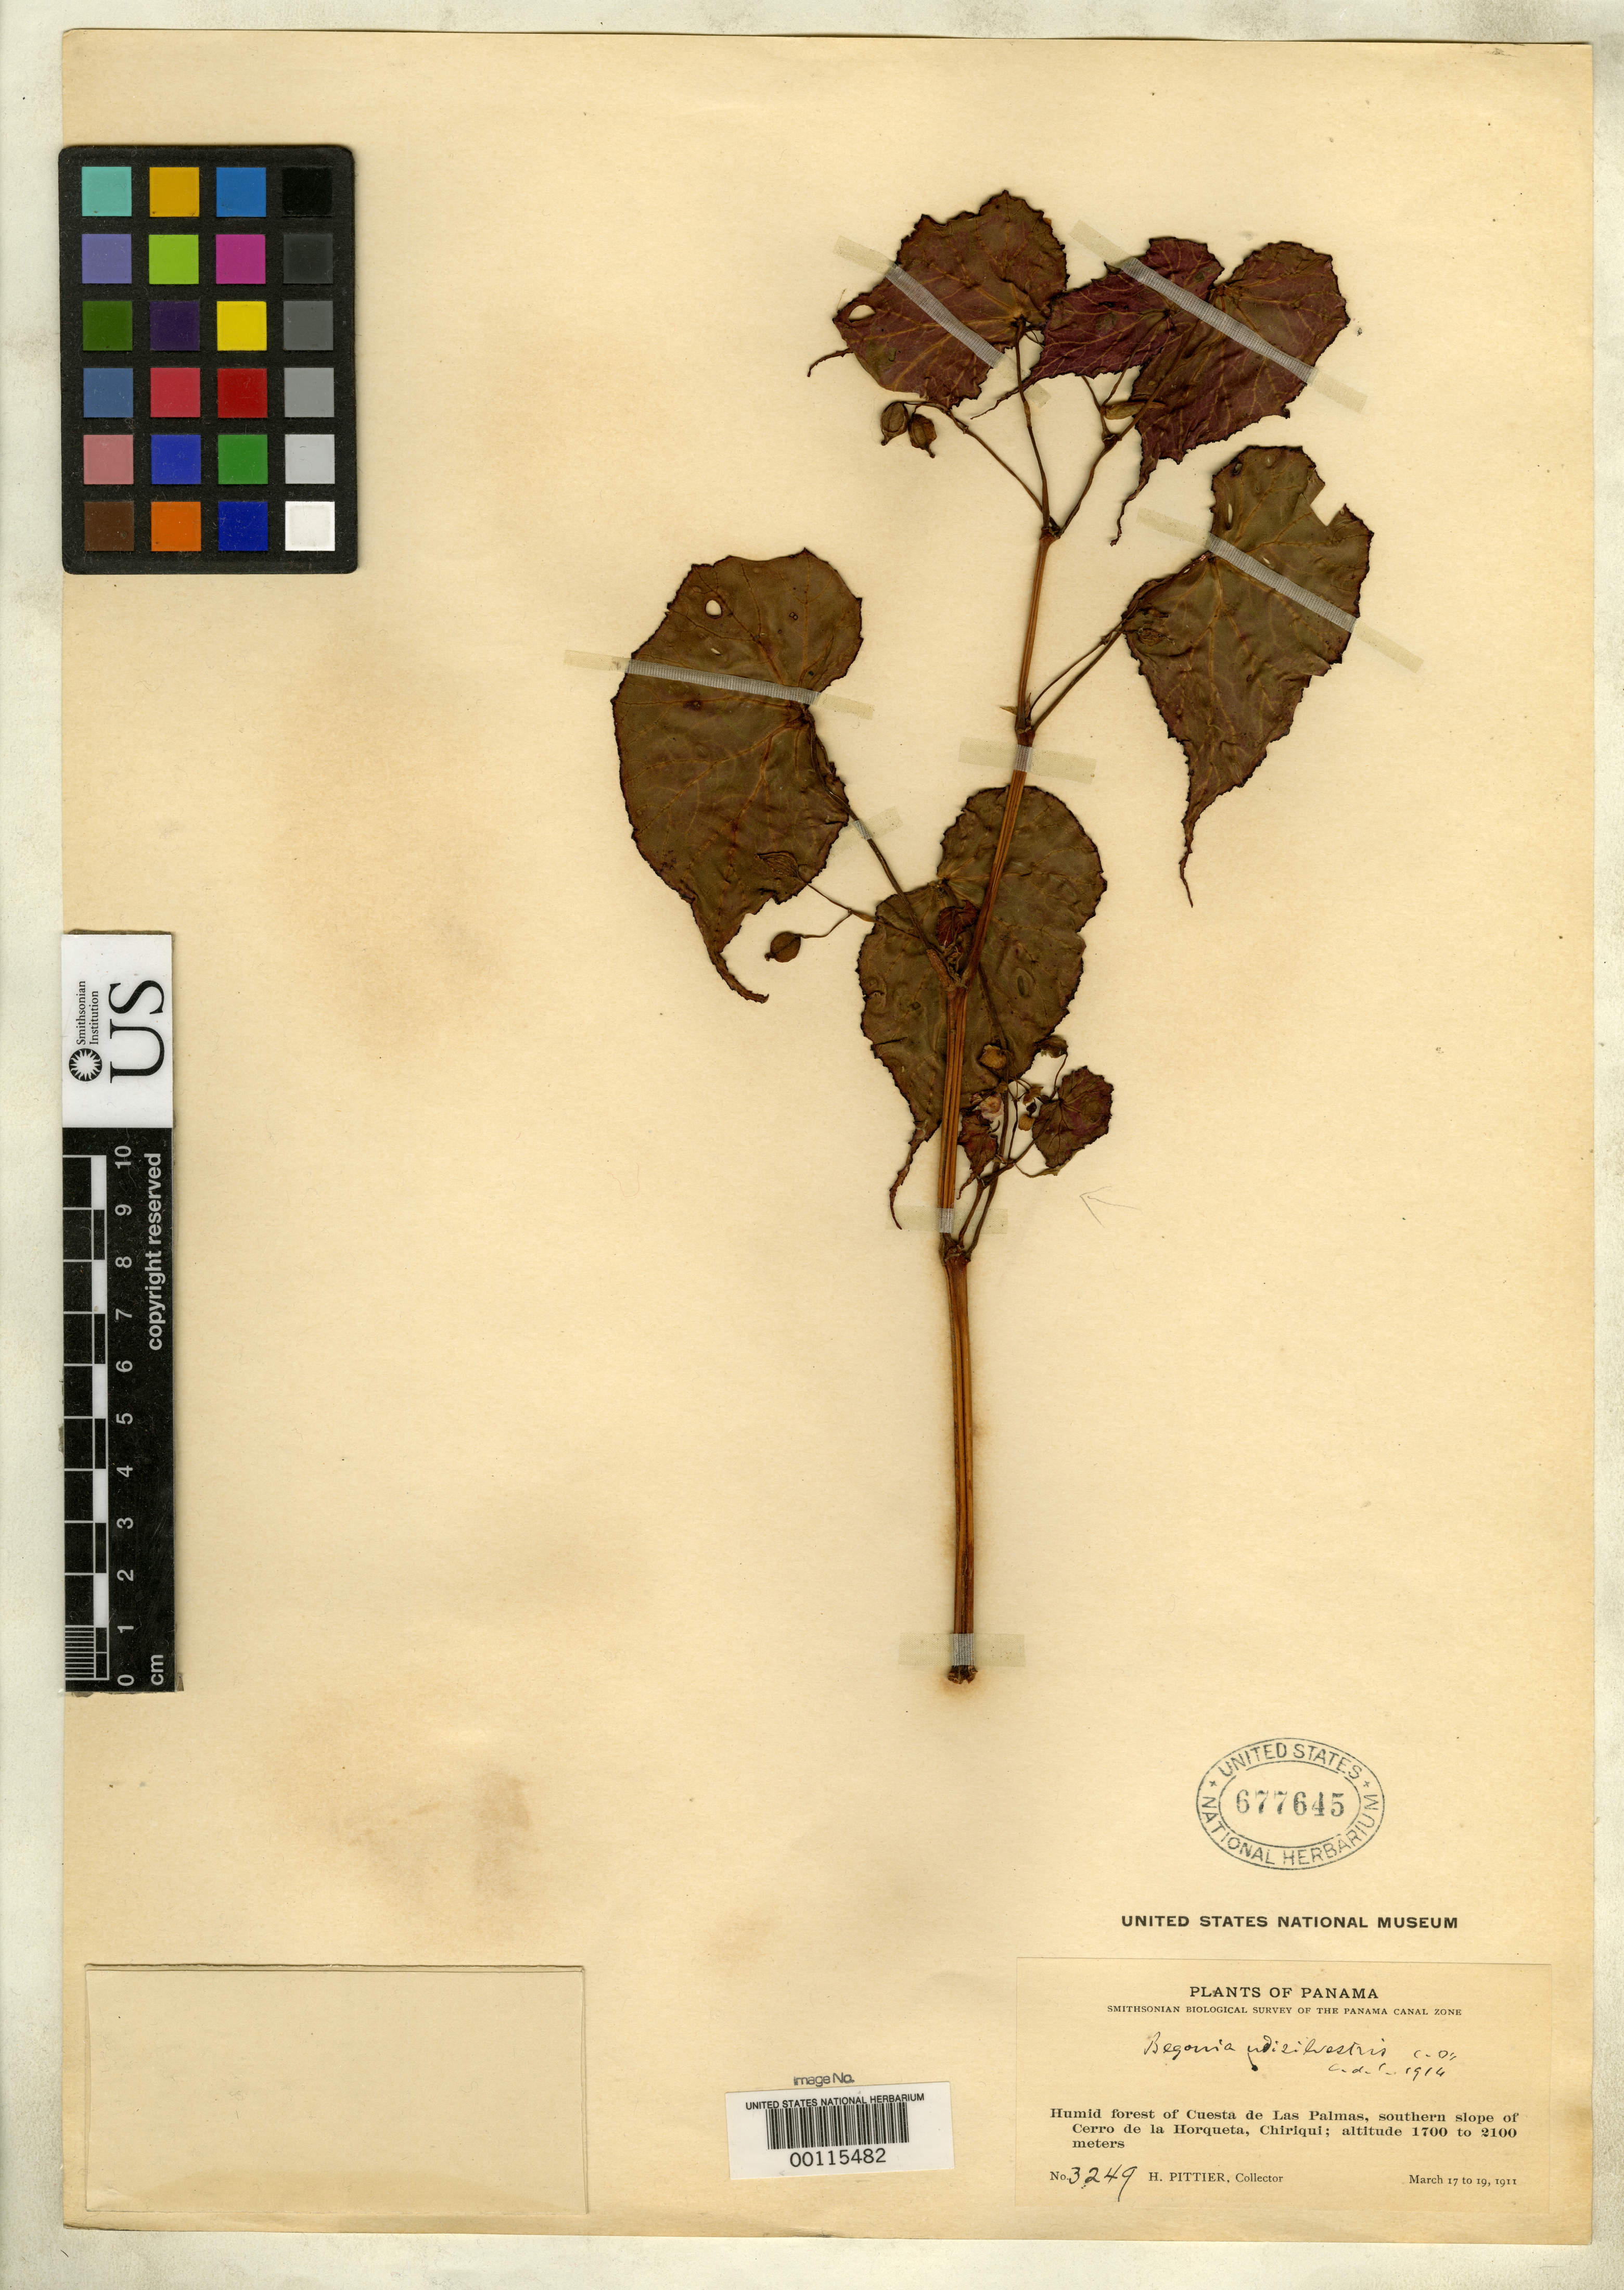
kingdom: Plantae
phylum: Tracheophyta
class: Magnoliopsida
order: Cucurbitales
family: Begoniaceae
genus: Begonia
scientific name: Begonia udisilvestris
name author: C. DC.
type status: Type Collection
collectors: H. F. Pittier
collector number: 3249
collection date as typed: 17 Mar 1911 to 19 Mar 1911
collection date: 1911-03-17/1911-03-19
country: Panama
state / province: Chiriquí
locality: Cuesta de Las Palmas, southern slope of Cerro de La Horqueta.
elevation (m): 1700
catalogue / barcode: US 677645